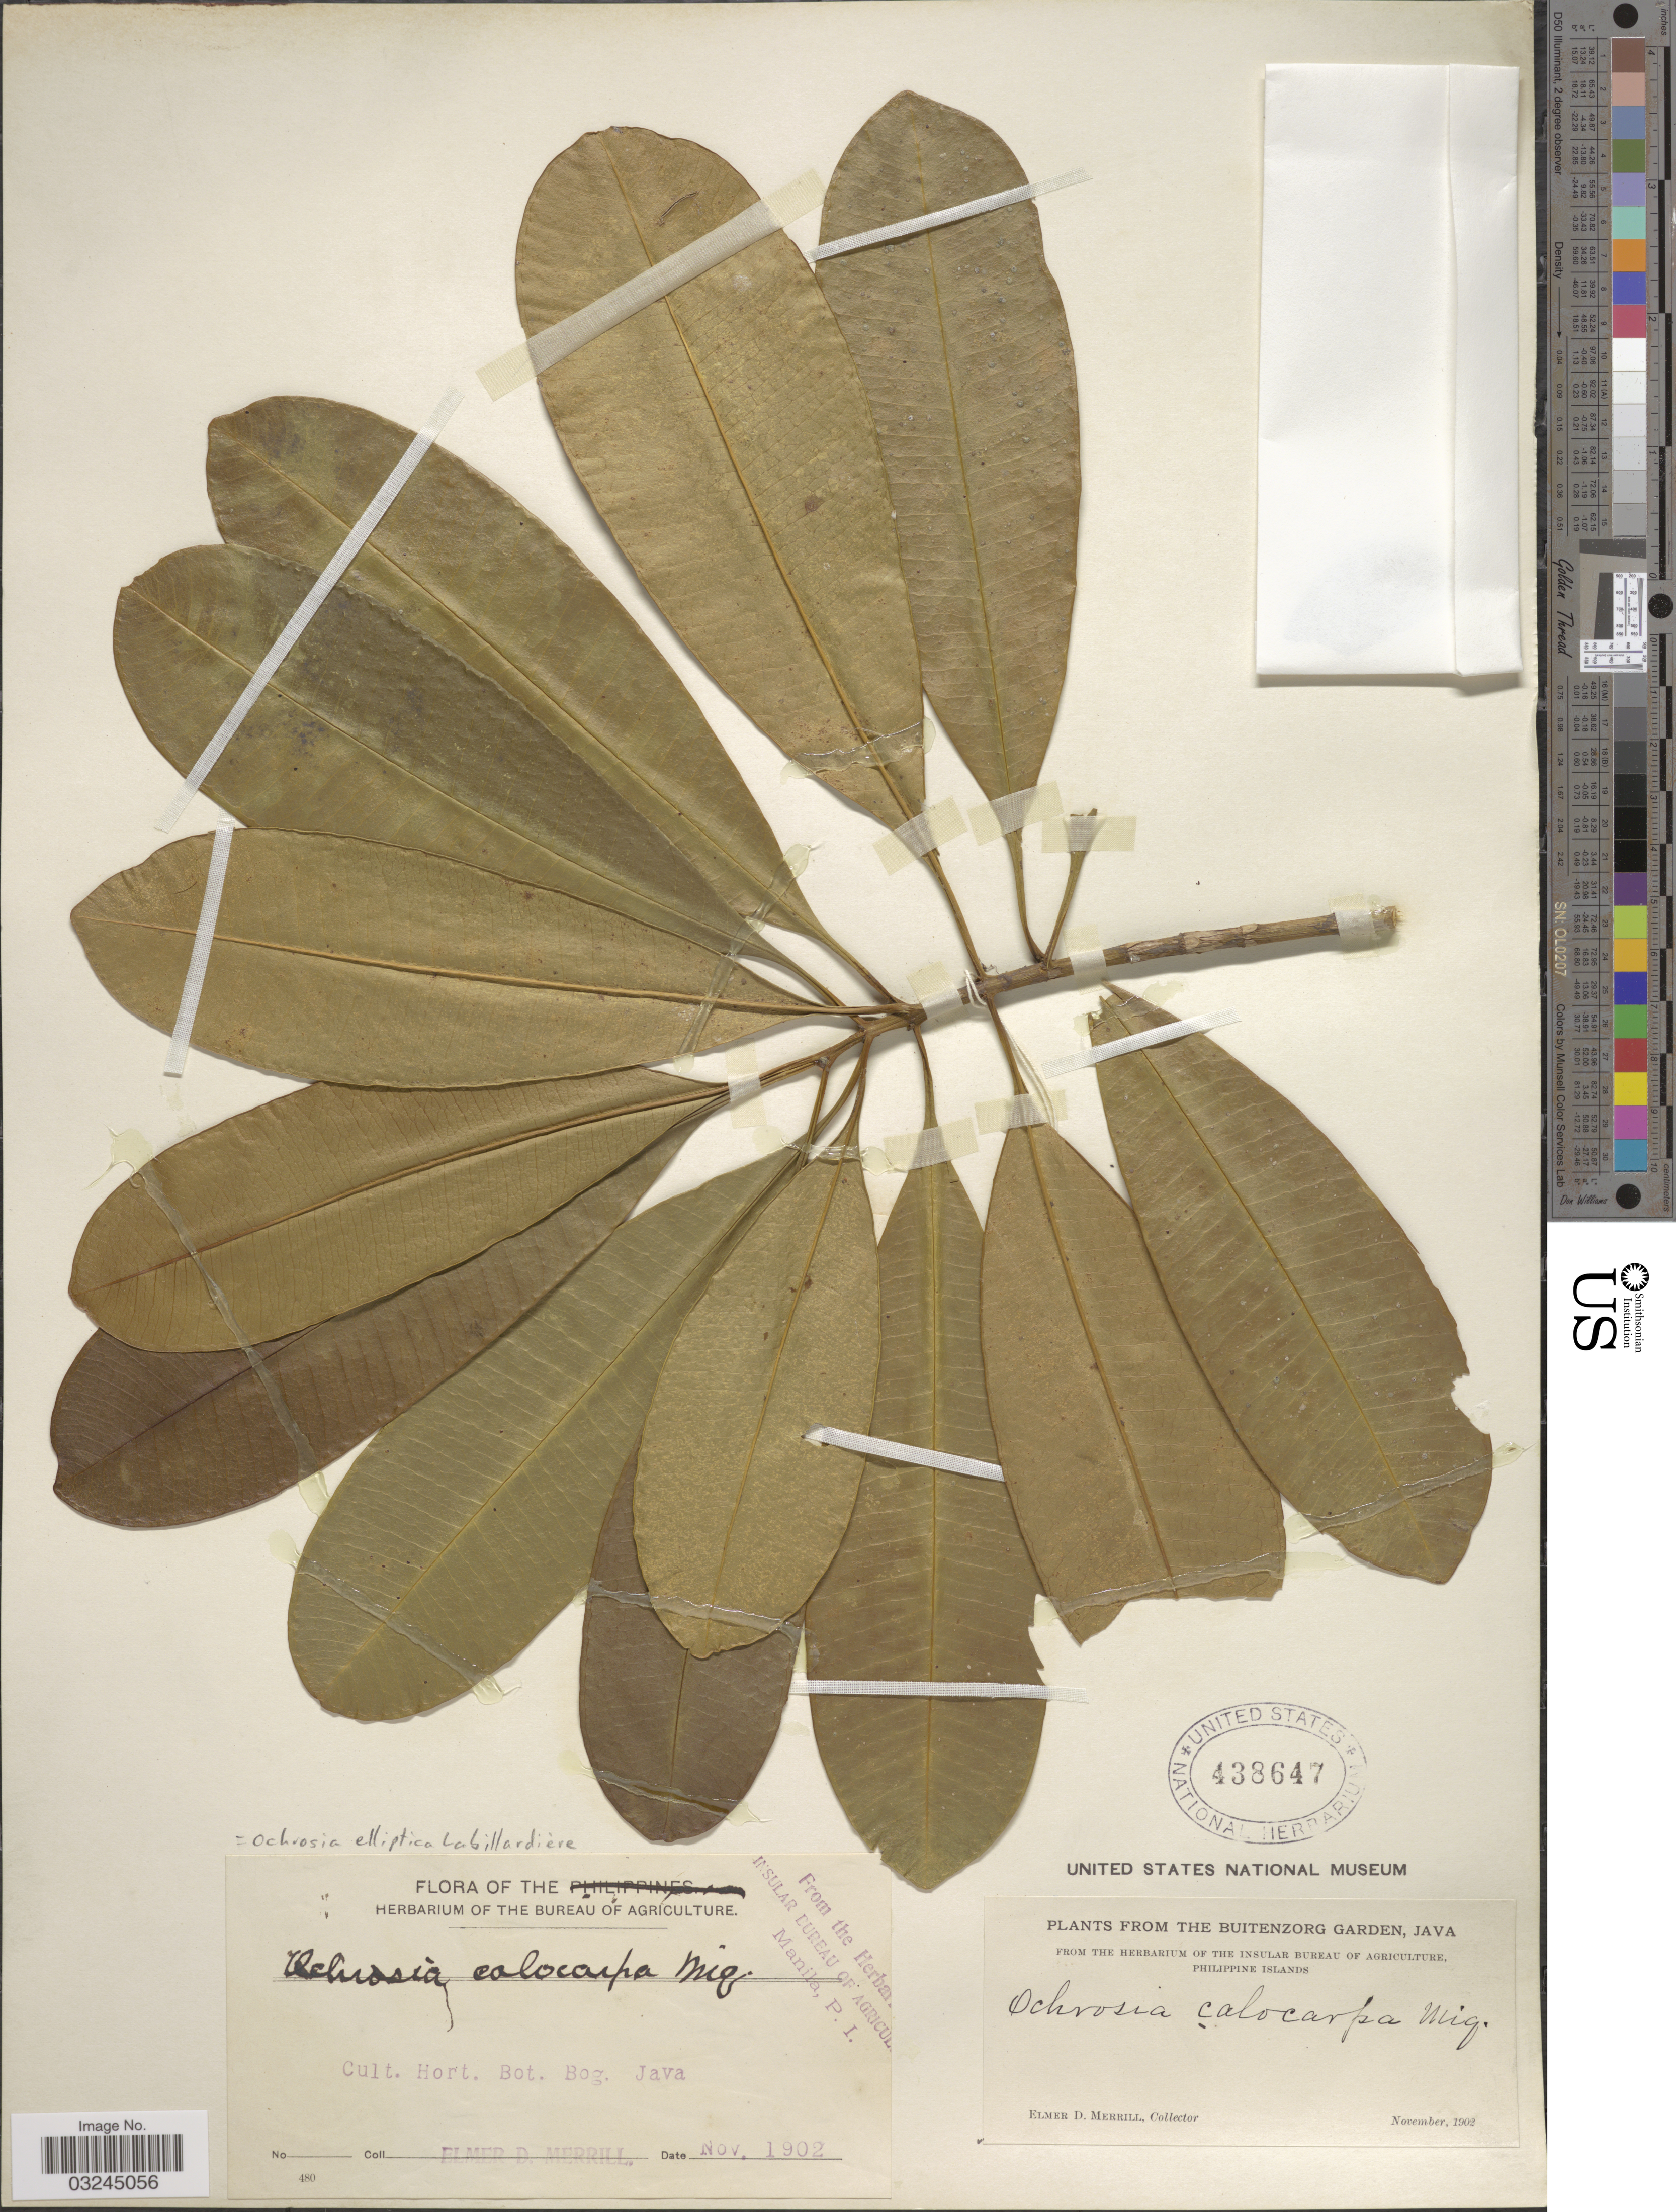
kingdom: Plantae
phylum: Tracheophyta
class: Magnoliopsida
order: Gentianales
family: Apocynaceae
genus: Ochrosia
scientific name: Ochrosia elliptica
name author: Labill.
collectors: E. D. Merrill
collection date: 1902-11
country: Indonesia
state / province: Java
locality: Hort. Bot. Bog. The Buitenzorg Garden.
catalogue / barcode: US 438647